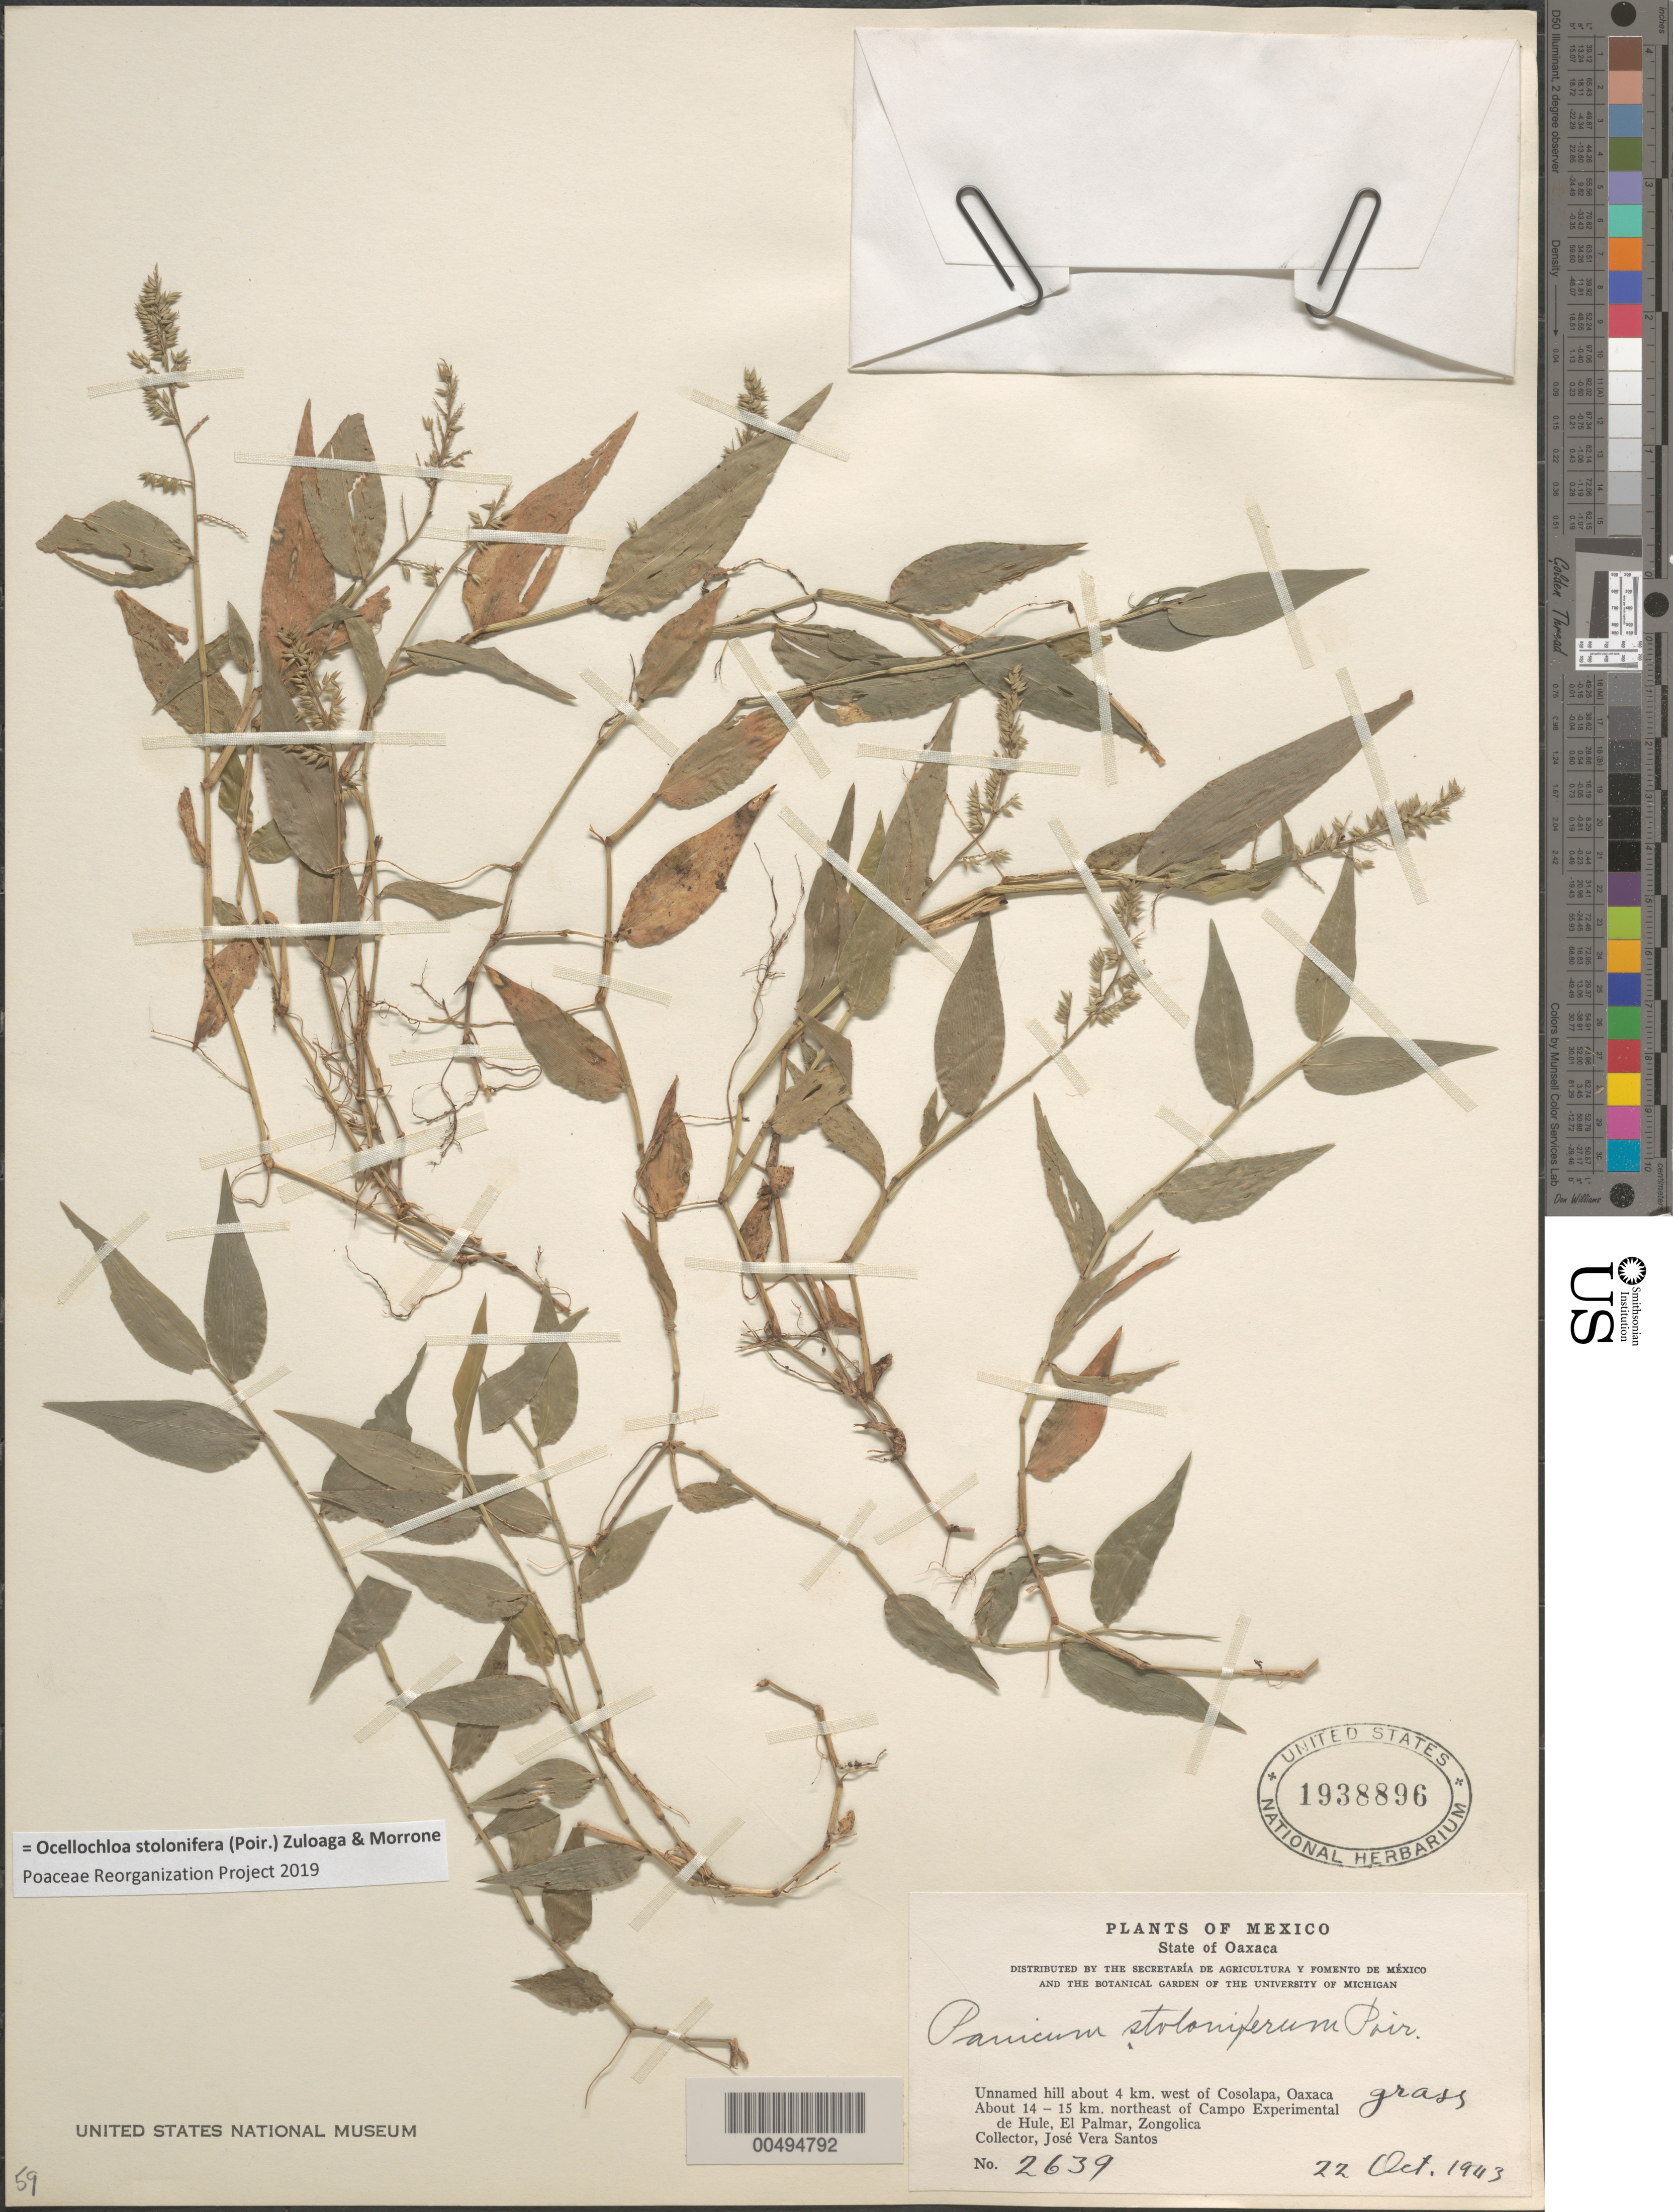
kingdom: Plantae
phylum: Tracheophyta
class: Liliopsida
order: Poales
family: Poaceae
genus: Panicum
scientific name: Panicum stoloniferum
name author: Poir. in Lam.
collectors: J. V. Santos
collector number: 2639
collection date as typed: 22 Oct 1943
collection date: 1943-10-22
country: Mexico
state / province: Oaxaca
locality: About 4 km W of Cosolopa, Oaxaca; about 14 - 15 km NE of Campo Experimental de Hule, El Palmar, Zongolica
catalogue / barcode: US 1938896